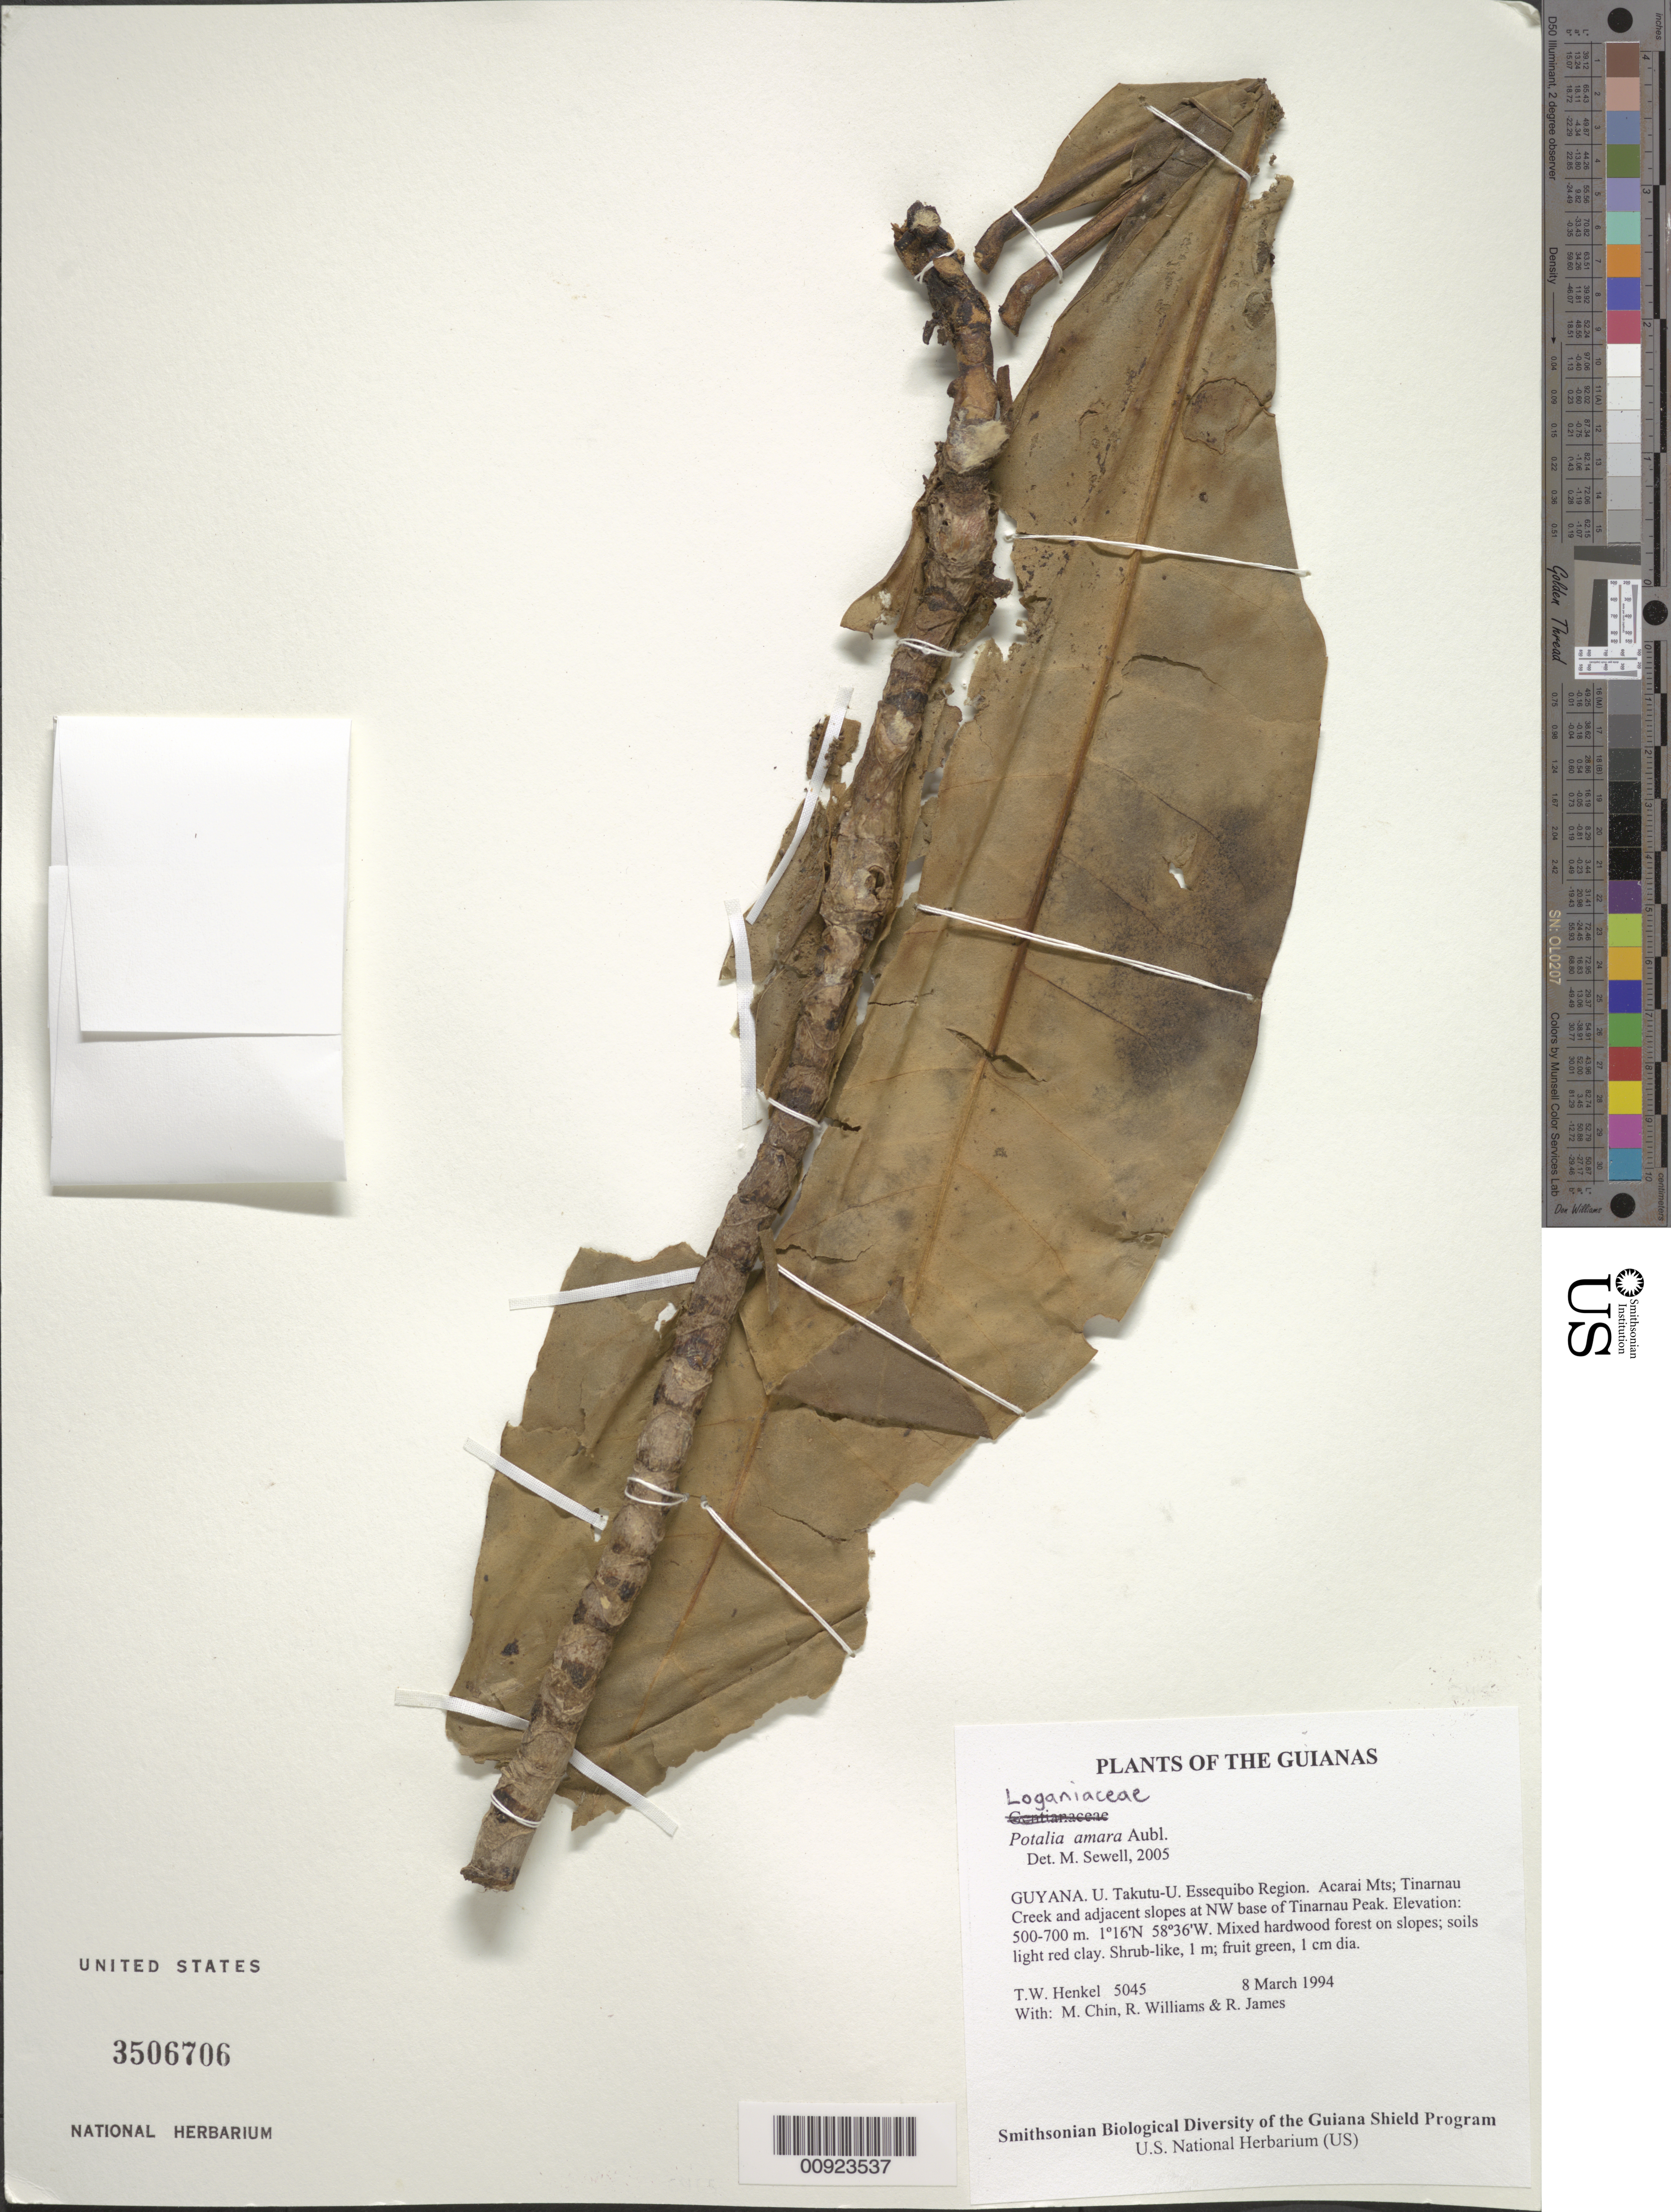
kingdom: Plantae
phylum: Tracheophyta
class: Magnoliopsida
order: Gentianales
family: Gentianaceae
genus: Potalia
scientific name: Potalia amara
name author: Aubl.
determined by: Sewell, M.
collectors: T. Henkel, M. Chin, R. Williams & R. James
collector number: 5045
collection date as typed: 8 March 1994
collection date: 1994-03-08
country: Guyana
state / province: U. Takutu-U. Essequibo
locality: Acarai Mts; Tinarnau Creek and adjacent slopes at NW base of Tinarnau Peak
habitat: Mixed hardwood forest on slopes; soils light red clay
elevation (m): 500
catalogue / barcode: US 3506706